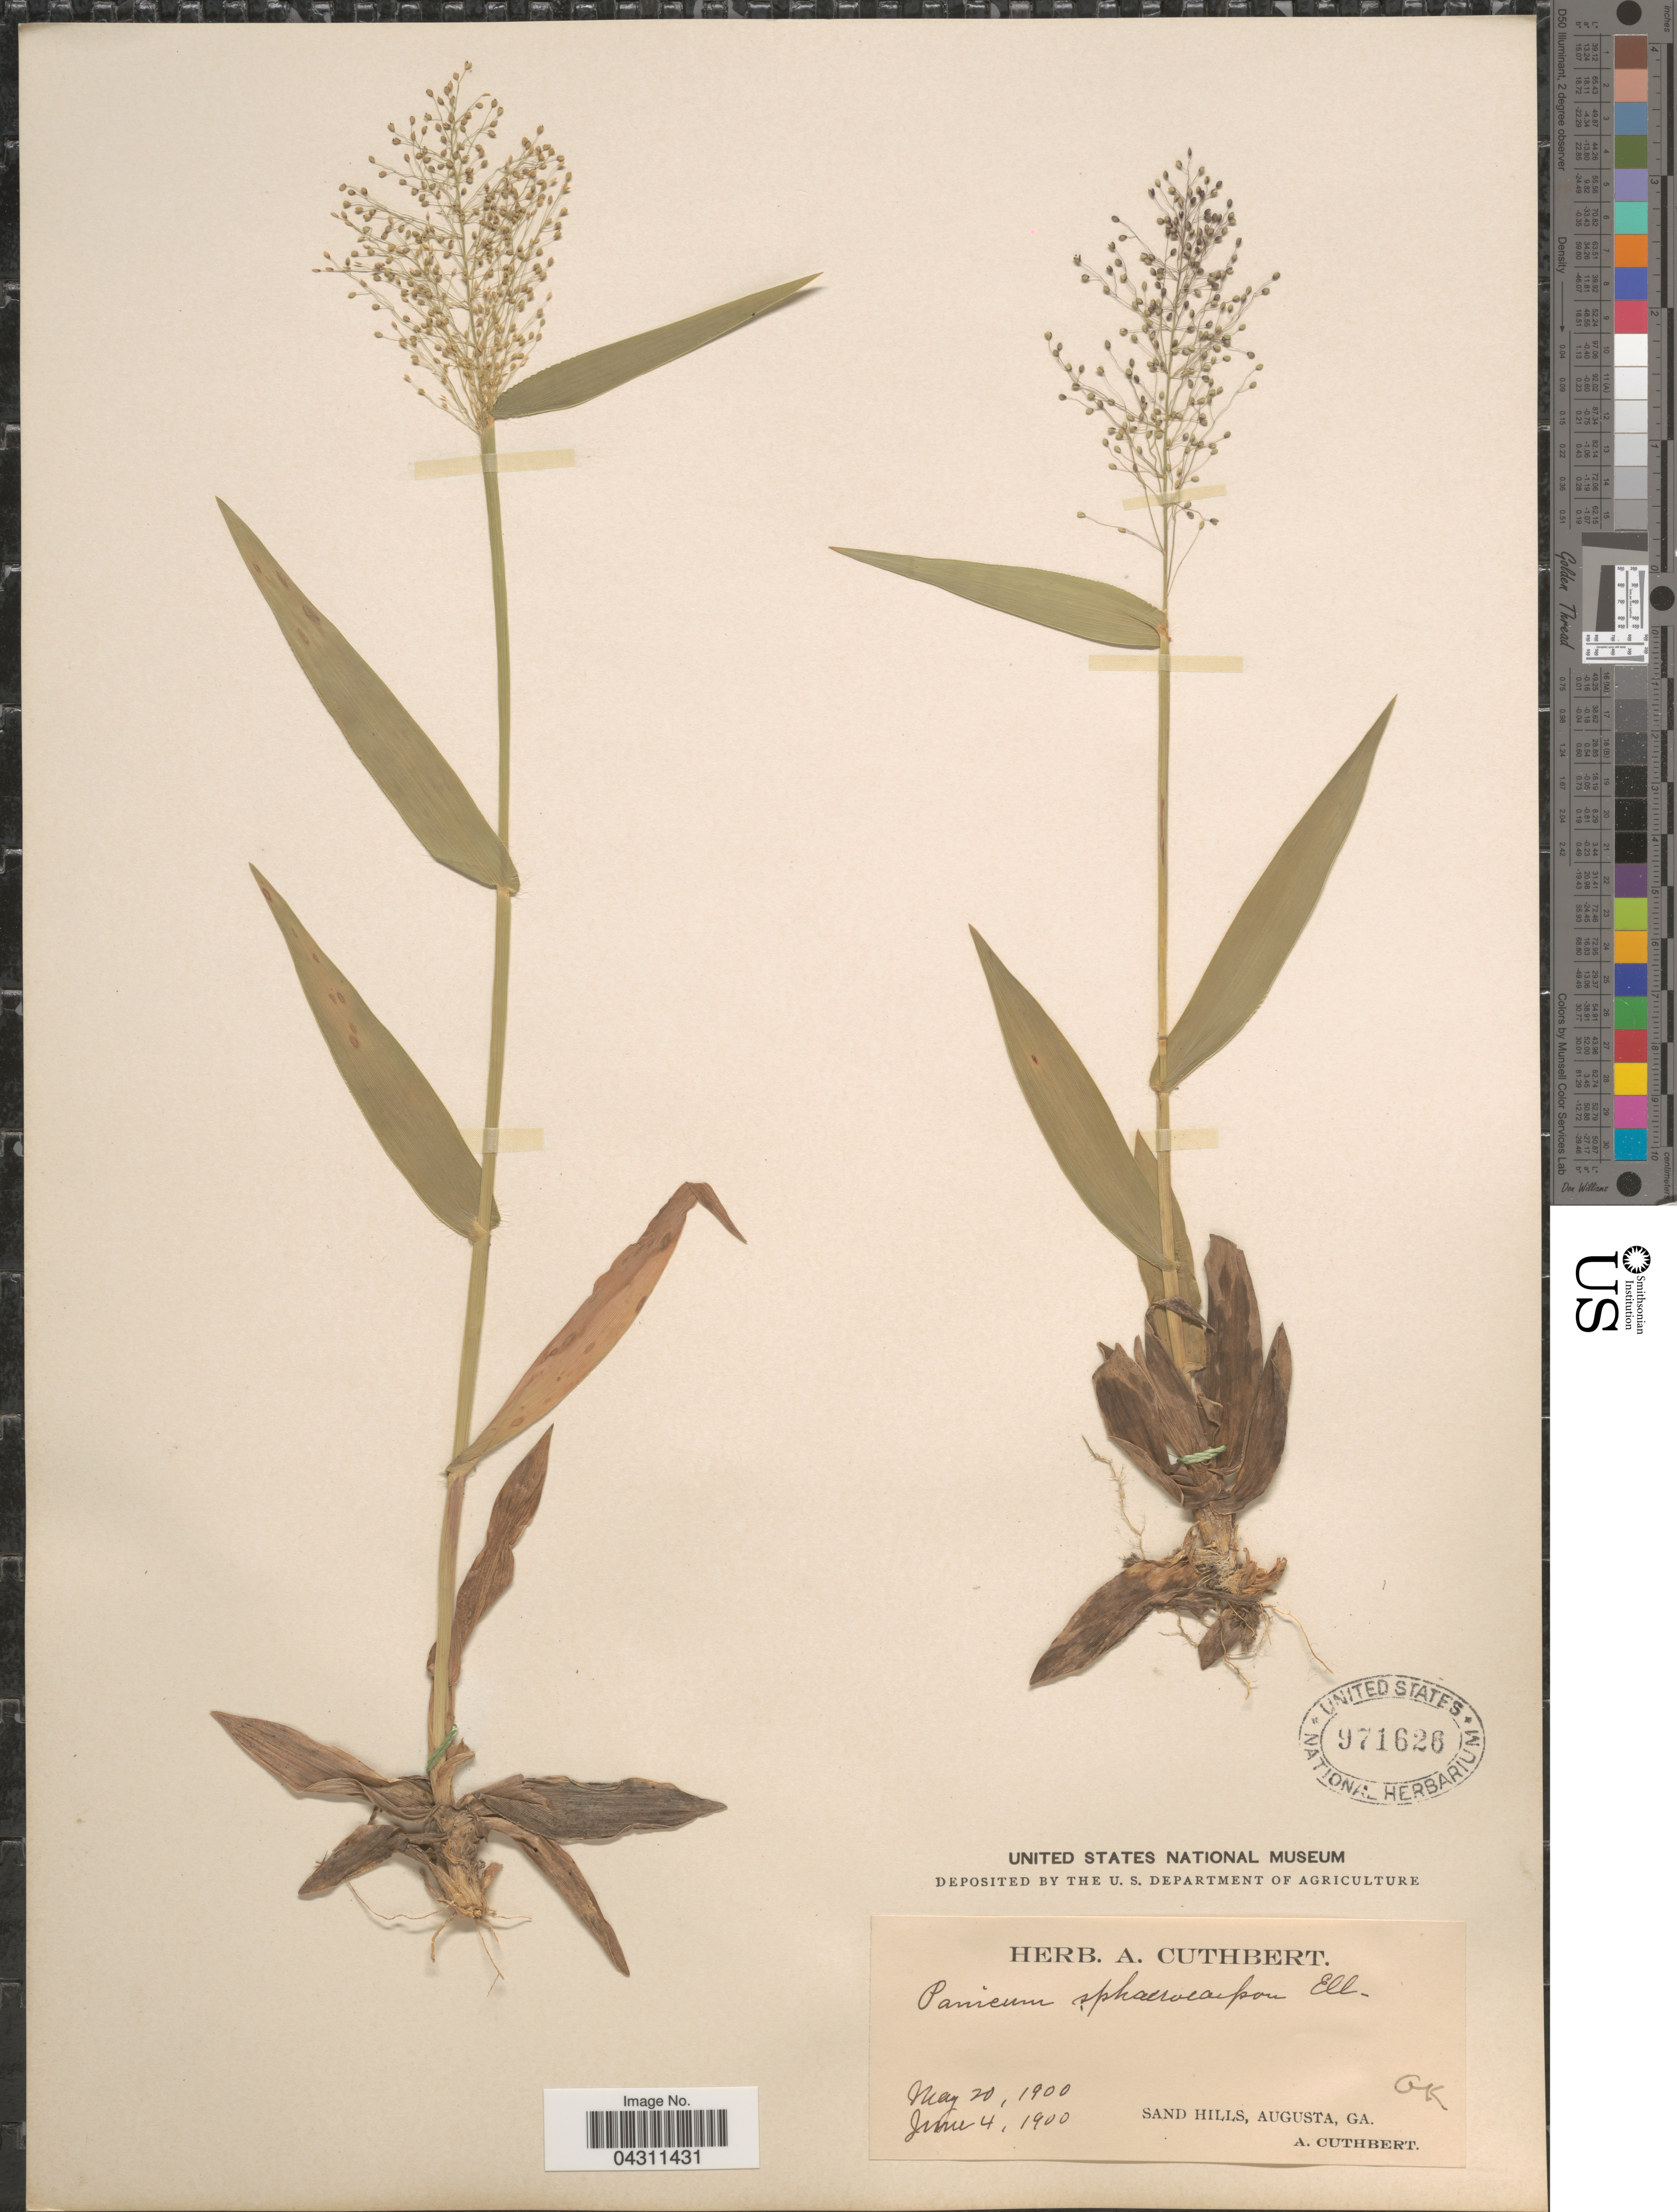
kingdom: Plantae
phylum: Tracheophyta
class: Liliopsida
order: Poales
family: Poaceae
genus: Dichanthelium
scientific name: Dichanthelium sphaerocarpon var. sphaerocarpon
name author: (Elliott) Gould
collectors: A. Cuthbert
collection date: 1900-05-20/1900-06-04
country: United States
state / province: Georgia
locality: Sand hills, Augusta.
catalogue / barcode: US 971626